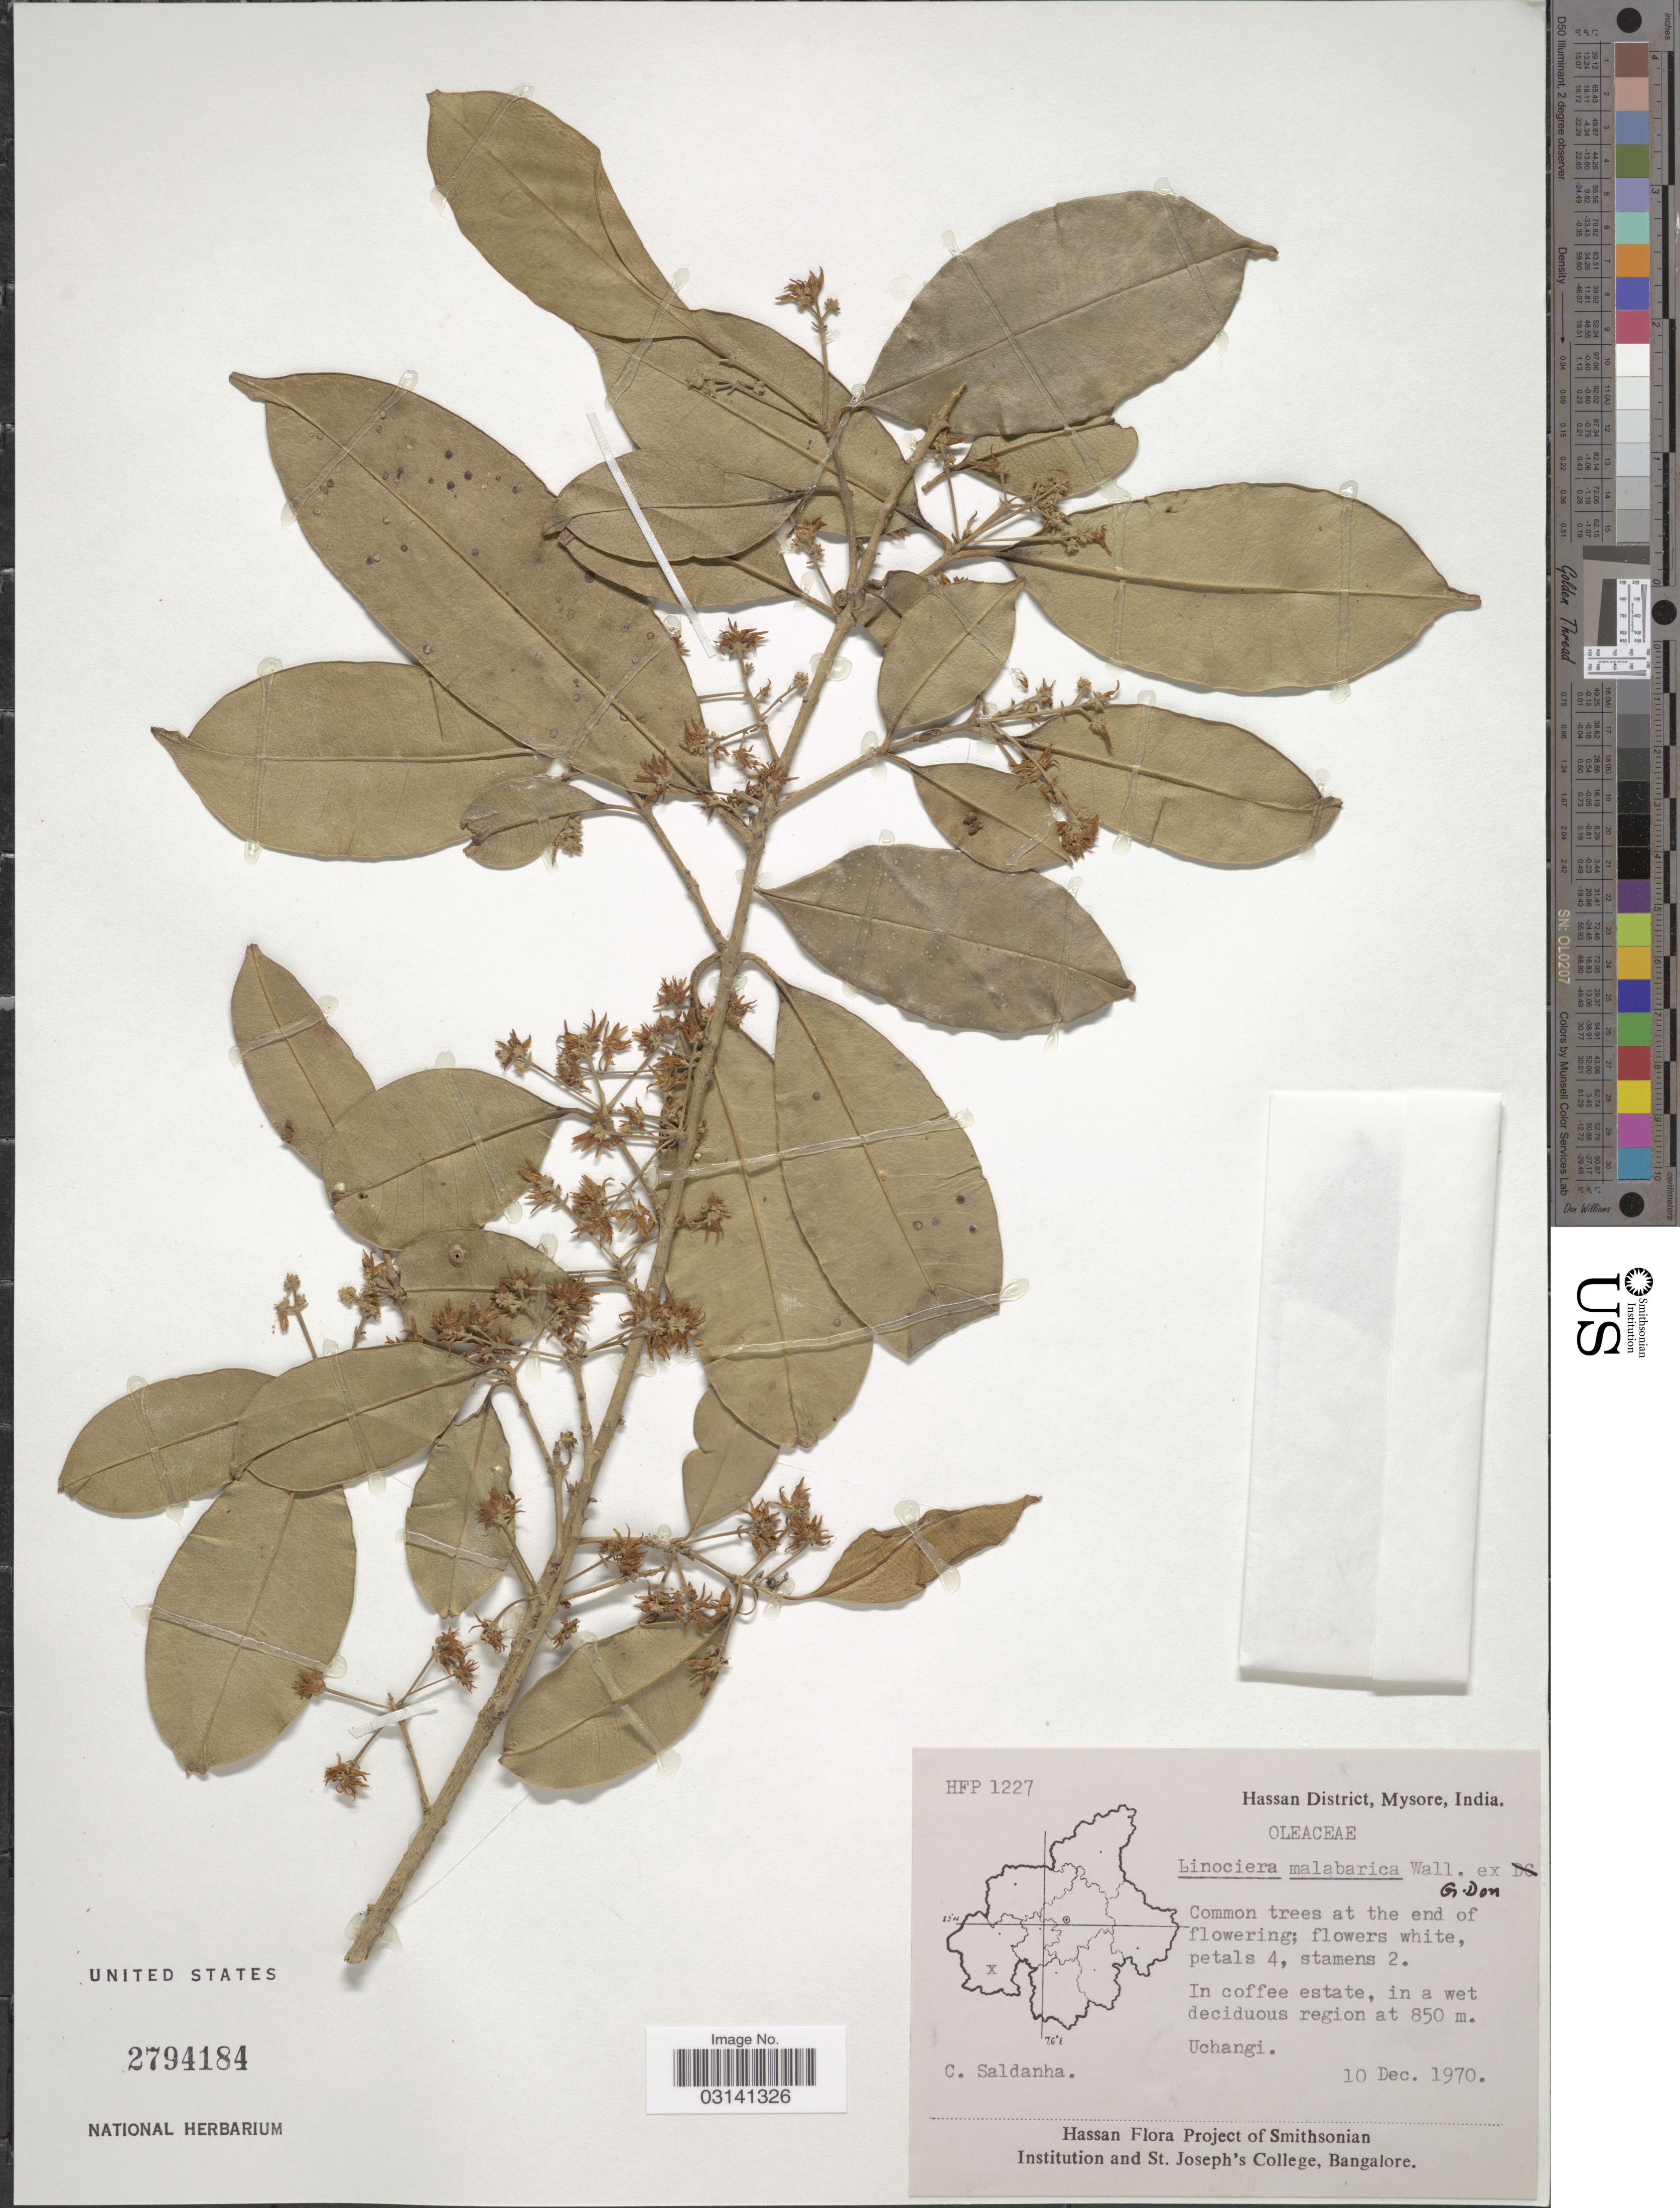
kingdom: Plantae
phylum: Tracheophyta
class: Magnoliopsida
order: Lamiales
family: Oleaceae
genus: Chionanthus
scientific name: Chionanthus mala-elengi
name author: (Dennst.) P.S. Green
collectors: C. Saldanha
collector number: HFP1227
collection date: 1970-12-10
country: India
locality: Hassan District, Mysore, Uchangi.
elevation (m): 850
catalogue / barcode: US 2794184